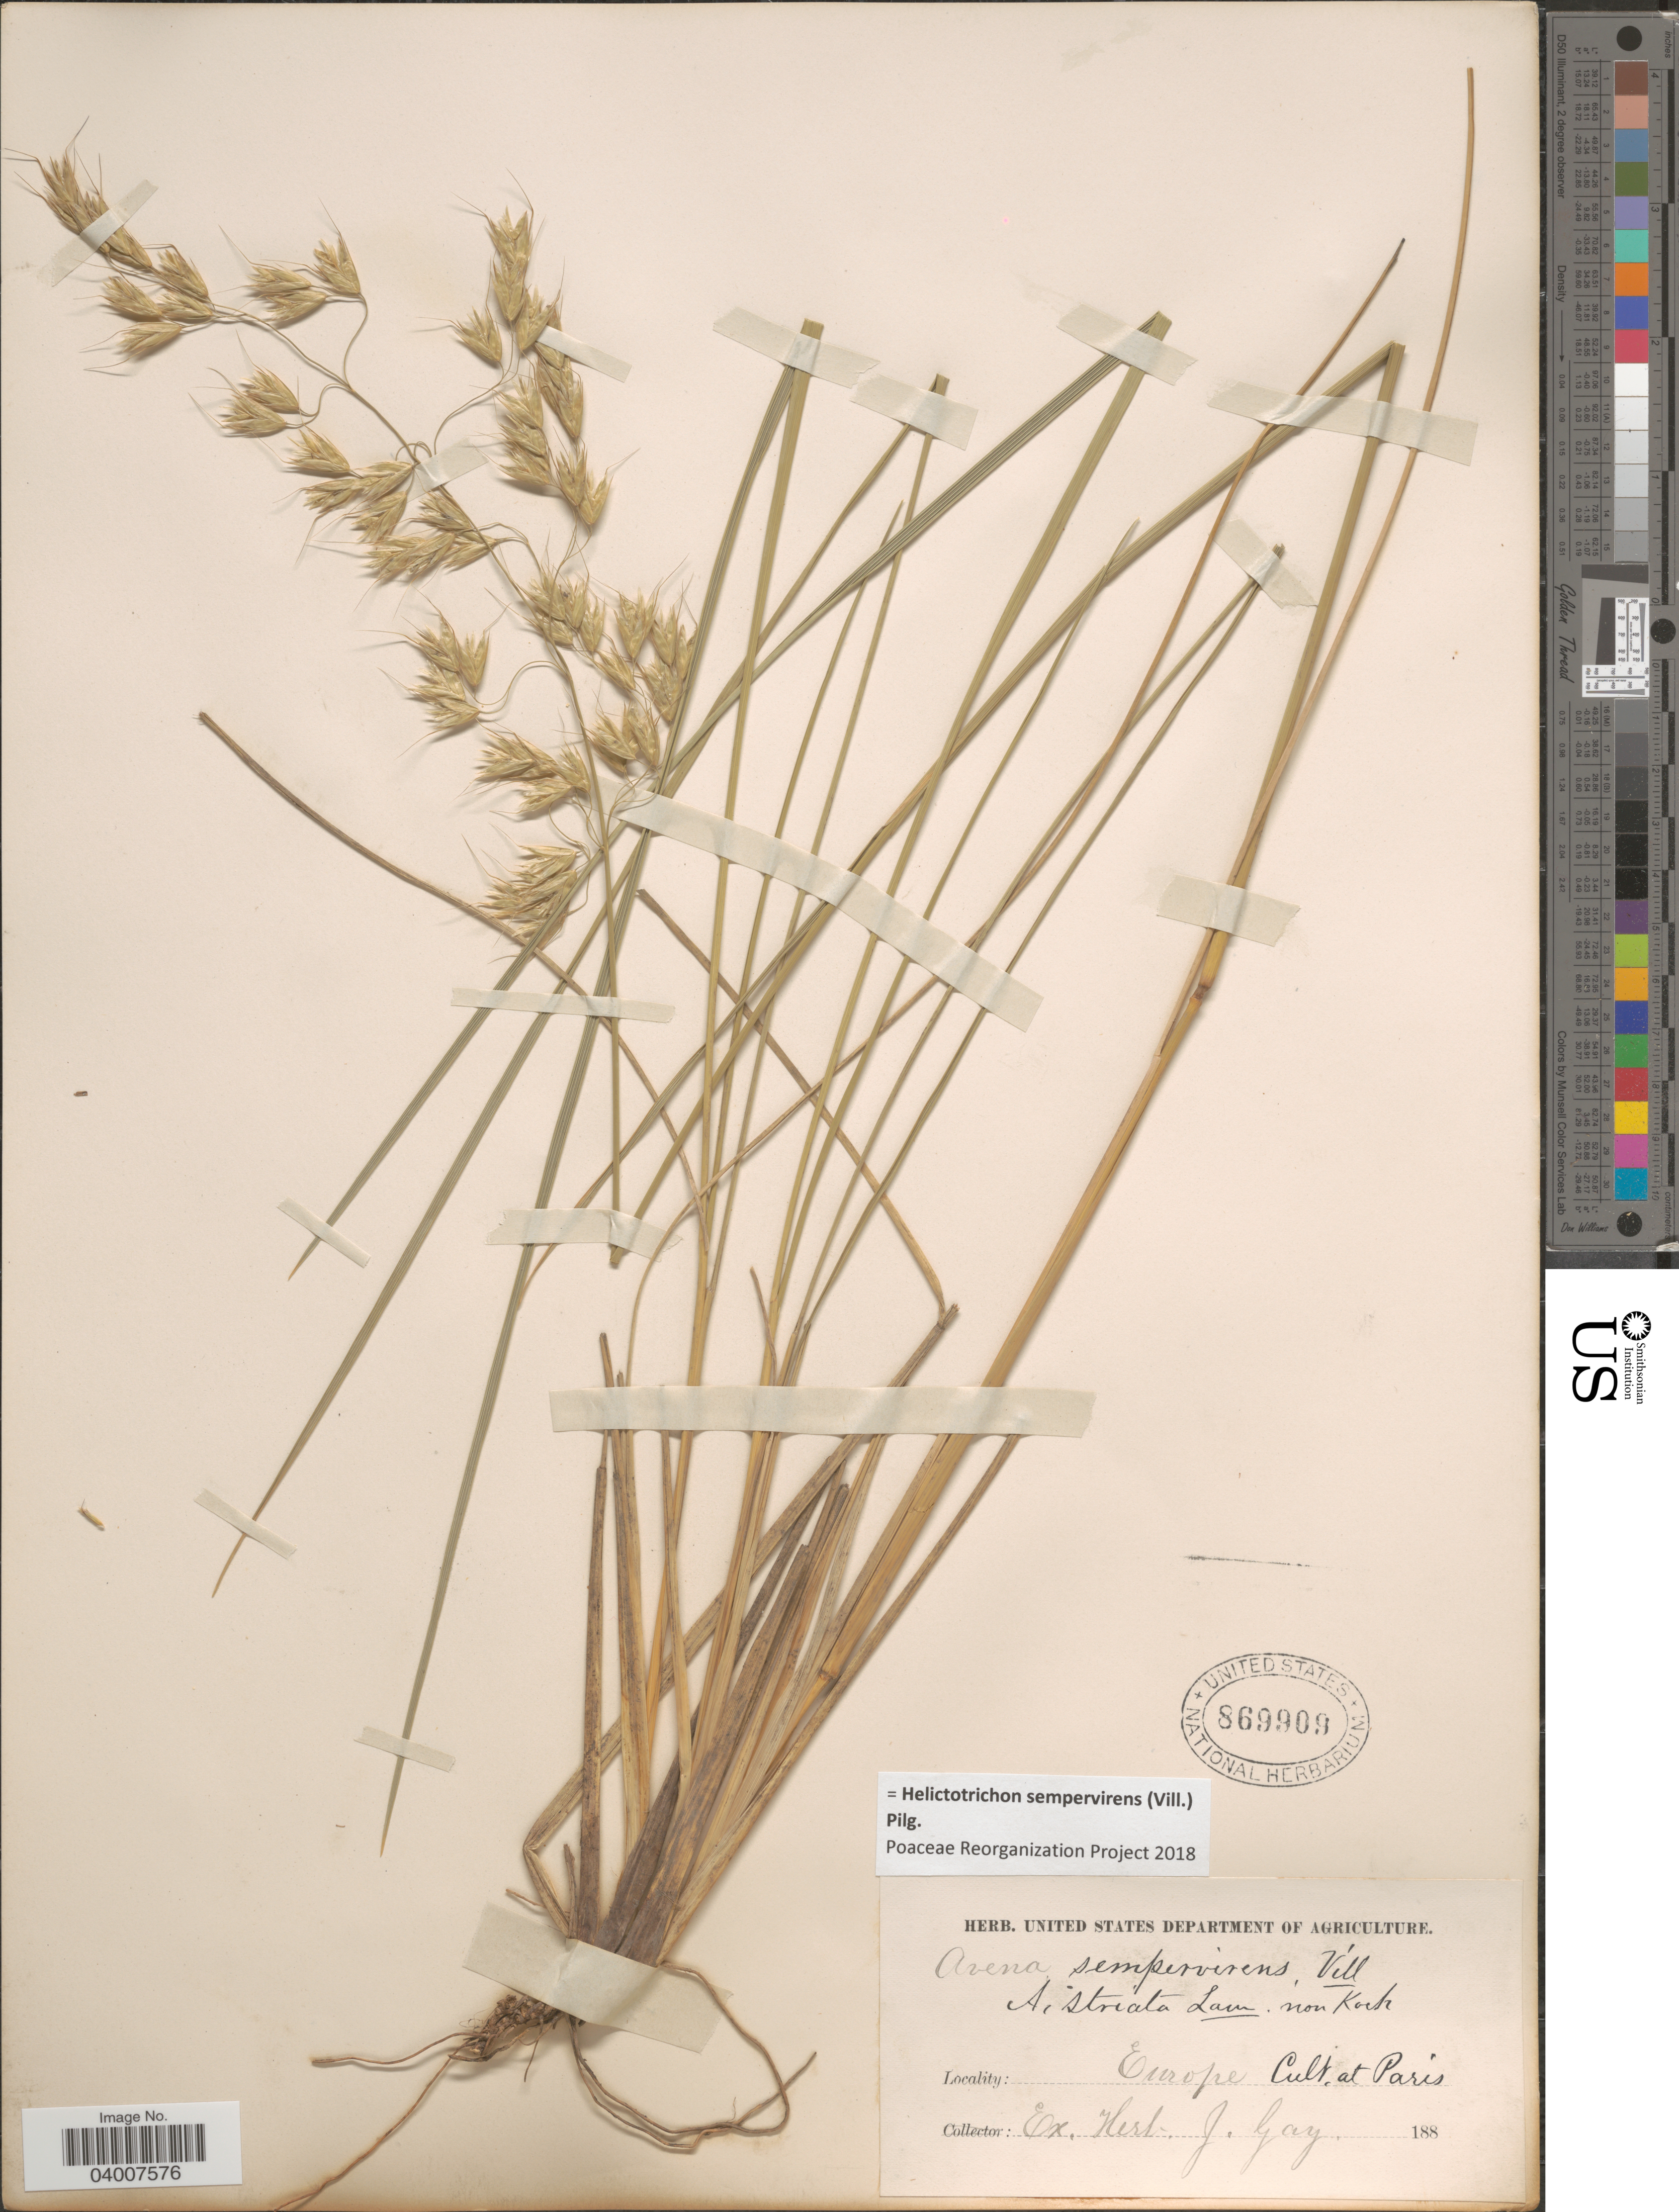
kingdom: Plantae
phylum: Tracheophyta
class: Liliopsida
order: Poales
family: Poaceae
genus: Helictotrichon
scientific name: Helictotrichon sempervirens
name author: (Vill.) Pilg.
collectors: ex herb. J. Gay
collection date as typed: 188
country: France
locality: Europe. Cult. at Paris.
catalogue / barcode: US 869909